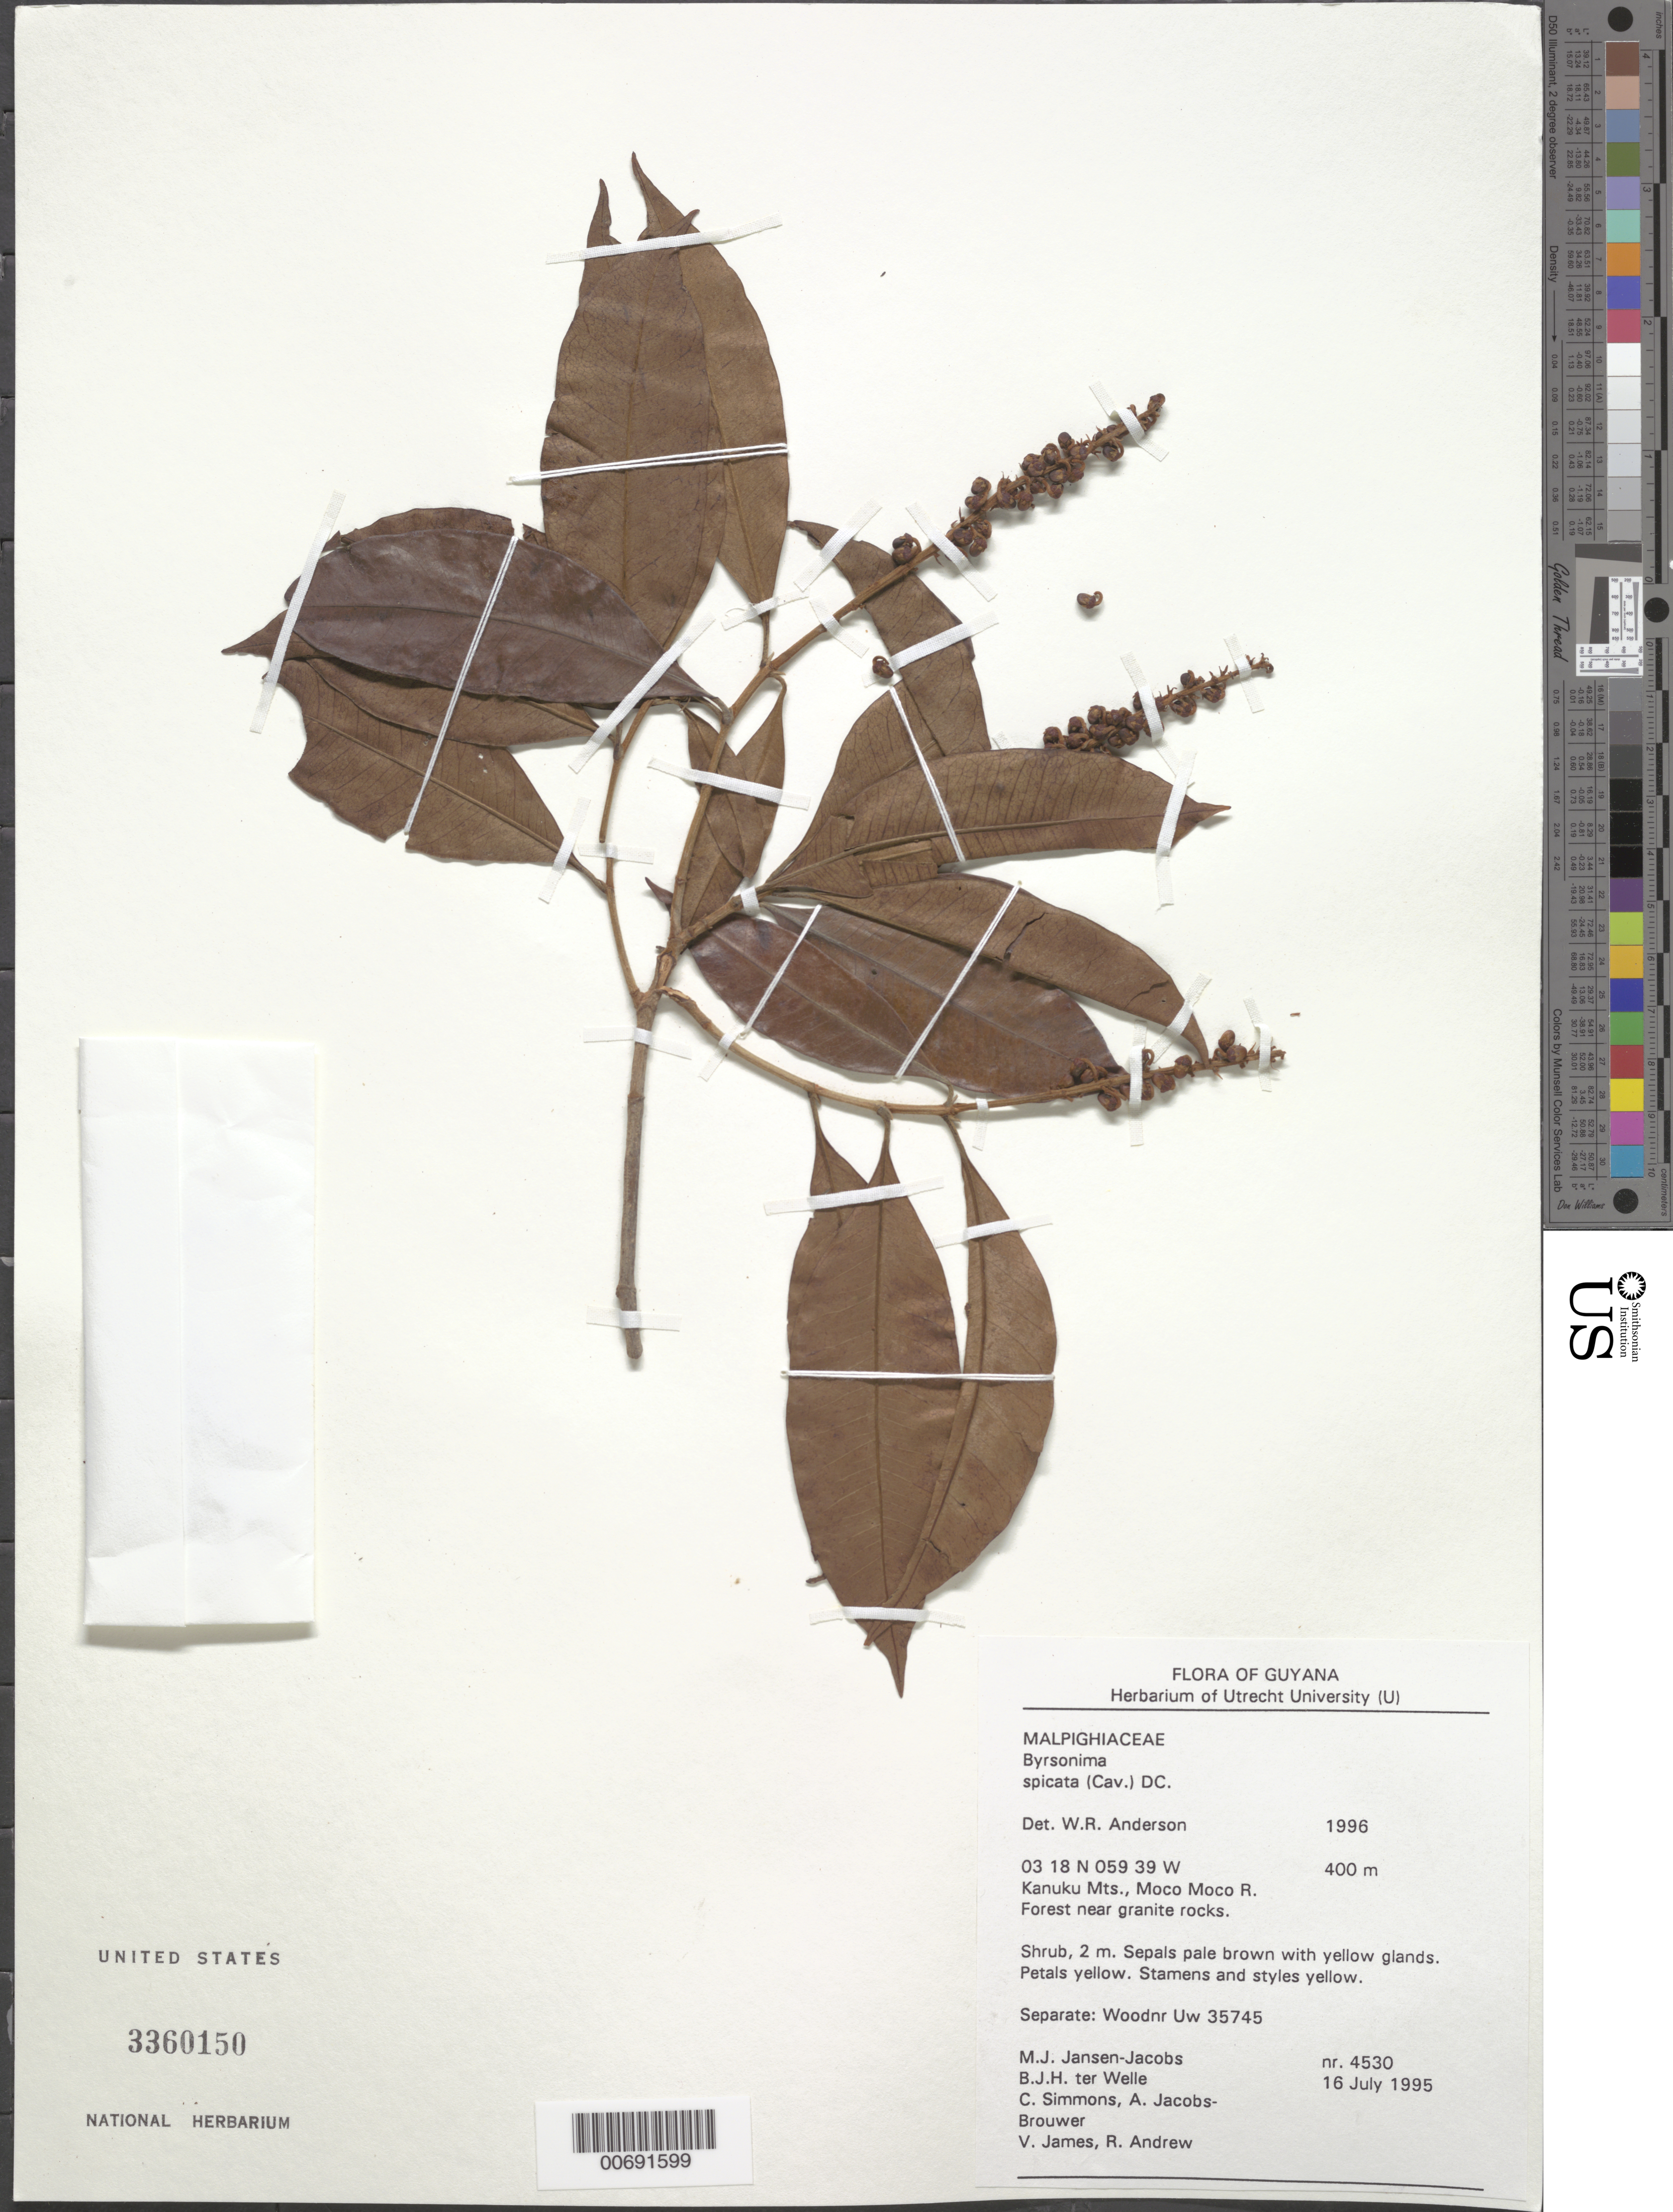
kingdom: Plantae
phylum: Tracheophyta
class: Magnoliopsida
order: Malpighiales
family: Malpighiaceae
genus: Byrsonima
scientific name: Byrsonima spicata (Cav.) DC.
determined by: Anderson, W. R., (MICH), University of Michigan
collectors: M. J. Jansen-Jacobs, B. Welle, C. Simmons, A. Jacobs-Brouwer, V. James & R. Andrew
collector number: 4530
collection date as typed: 16-Jul-95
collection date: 1995-07-16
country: Guyana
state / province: U. Takutu-U. Essequibo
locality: Moco Moco River, Kanuku Mts.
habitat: Forest near granite rocks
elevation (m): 400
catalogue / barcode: US 3360150